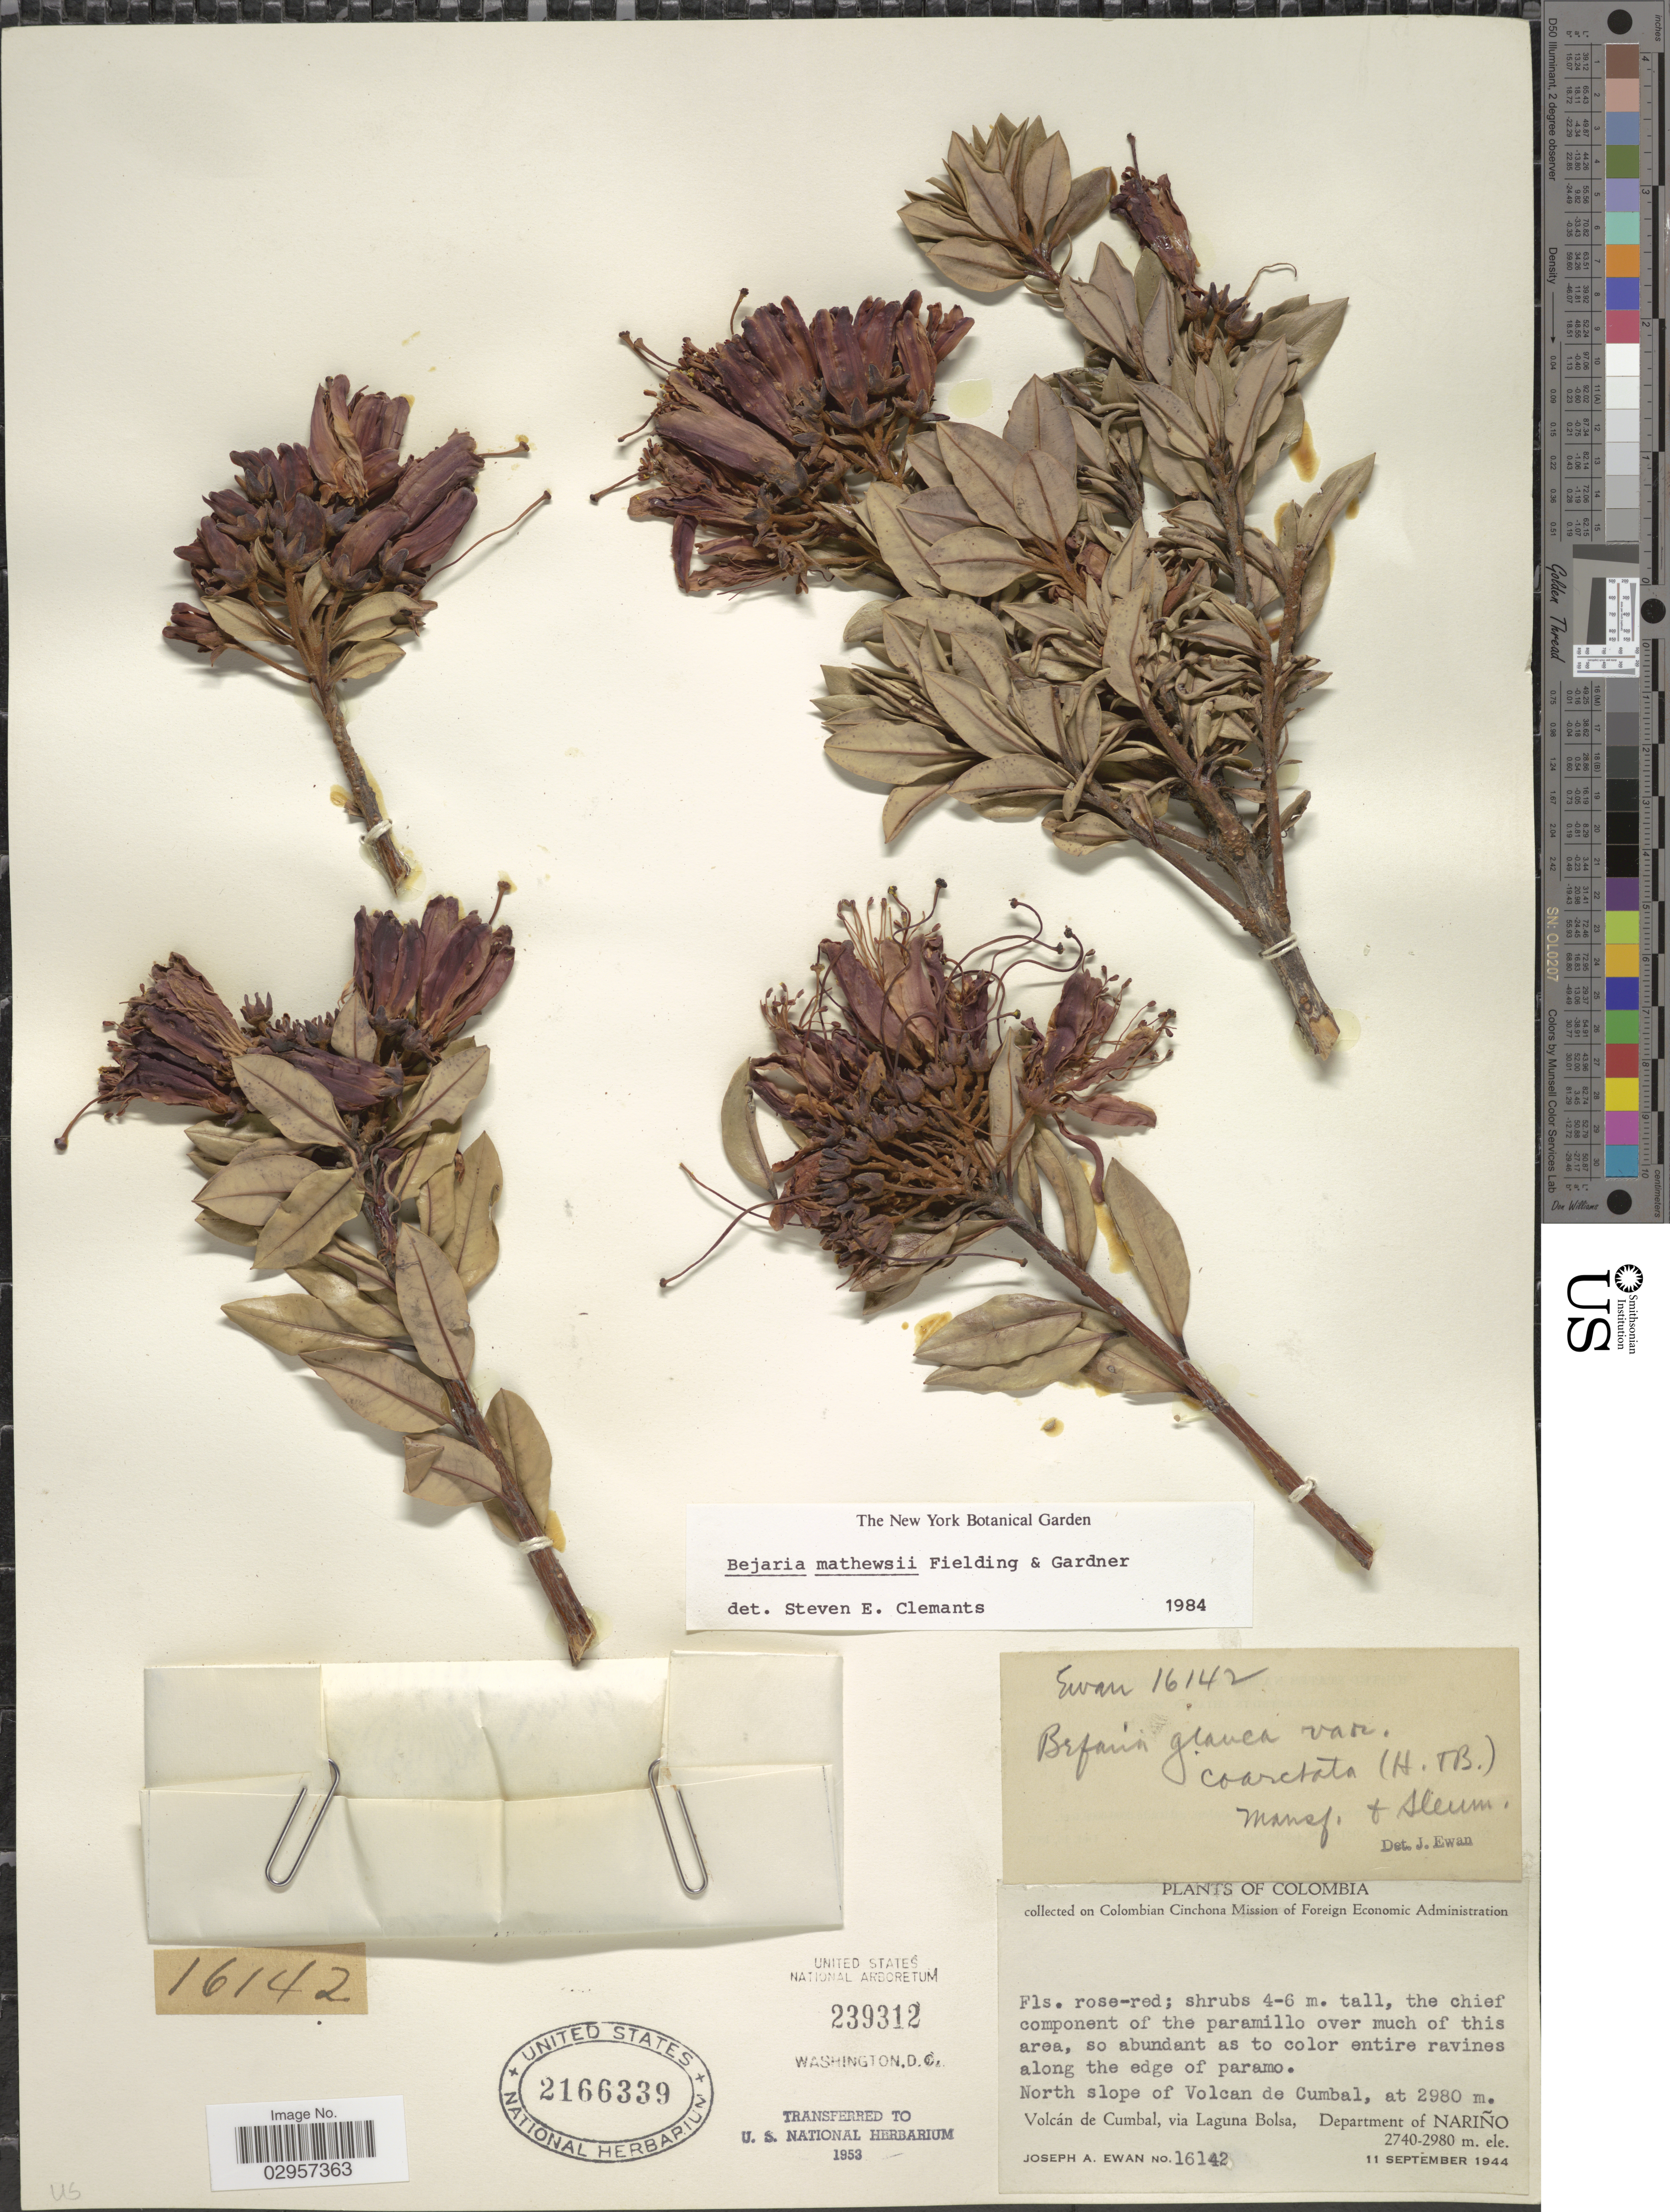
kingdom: Plantae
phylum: Tracheophyta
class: Magnoliopsida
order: Ericales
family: Ericaceae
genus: Bejaria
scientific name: Bejaria mathewsii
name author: Fielding & Gardner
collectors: J. A. Ewan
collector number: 16142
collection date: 1944-09-11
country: Colombia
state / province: Nariño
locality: North slope of Volcan de Cumbal, Volcán de Cumbal, via Laguna Bolsa, Department of Nariño.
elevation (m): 2980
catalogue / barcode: US 2166339